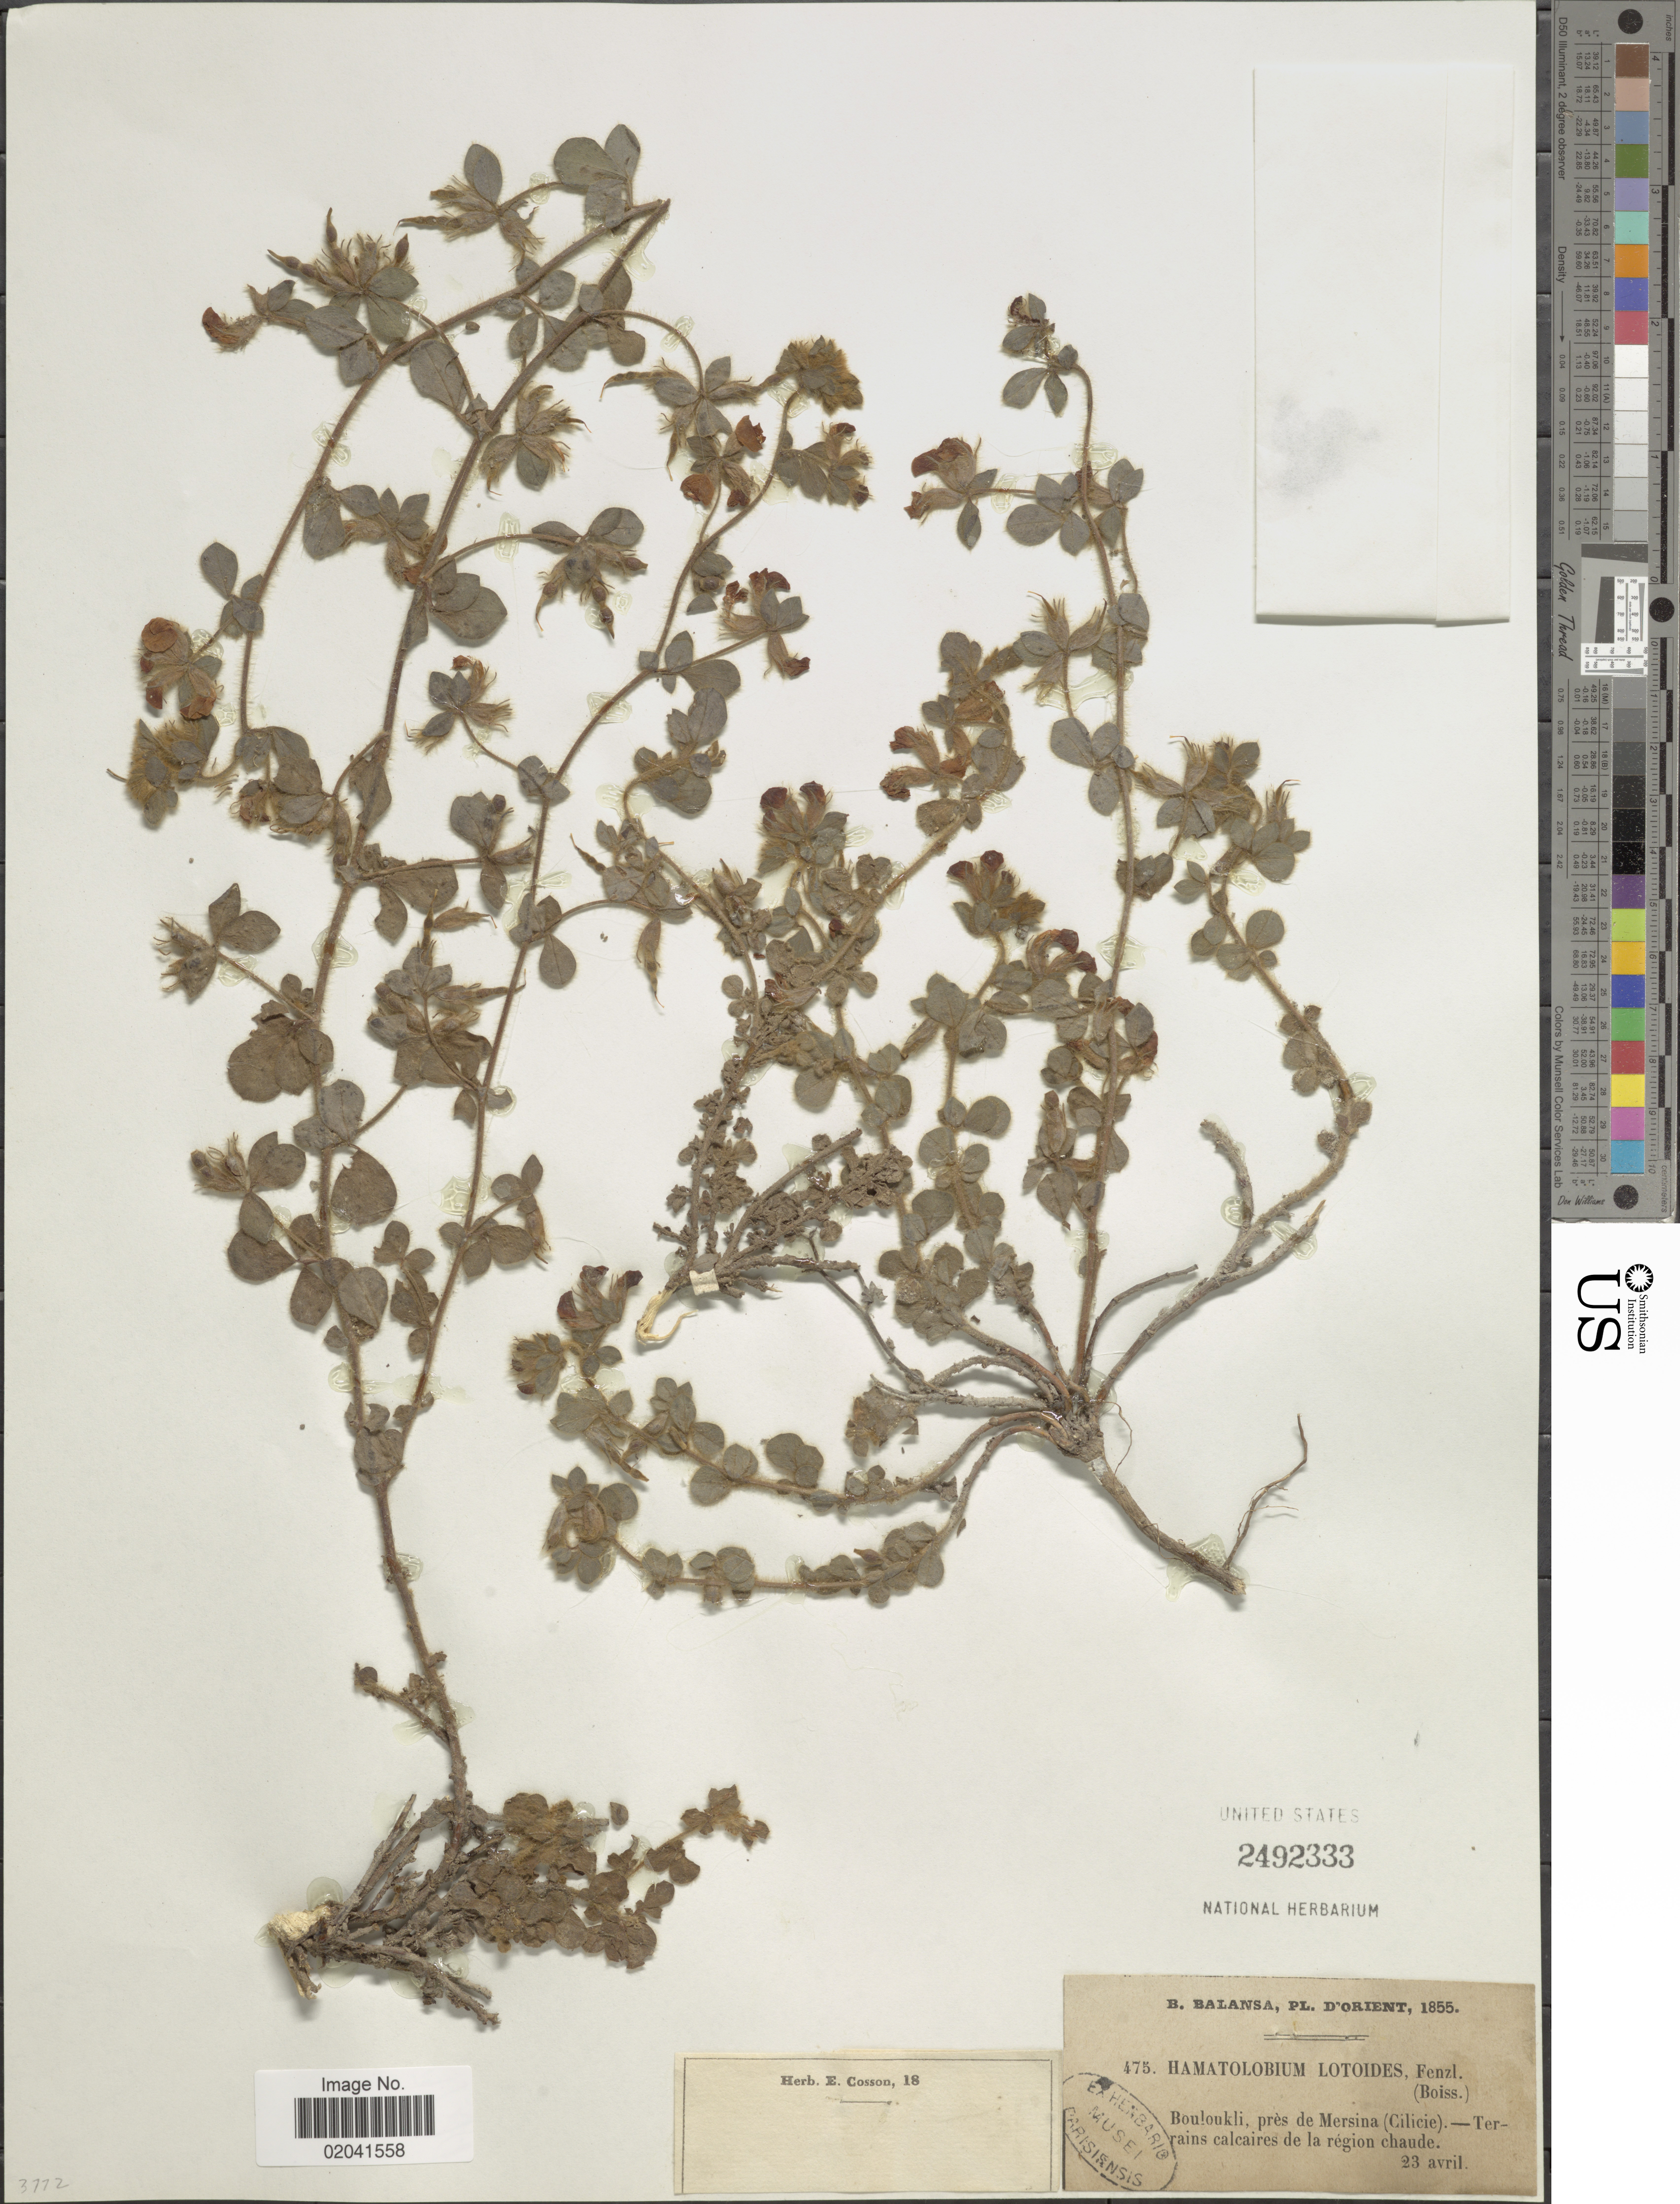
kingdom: Plantae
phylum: Tracheophyta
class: Magnoliopsida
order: Fabales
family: Fabaceae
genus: Hammatolobium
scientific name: Hammatolobium lotoides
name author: Fenzl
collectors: B. Balansa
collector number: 475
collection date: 1855-04-23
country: Turkey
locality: Pl D'Orient, Boulouki, pres de Mersina (Cilicie). - Terrains calcaires de la region chaude.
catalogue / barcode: US 2492333